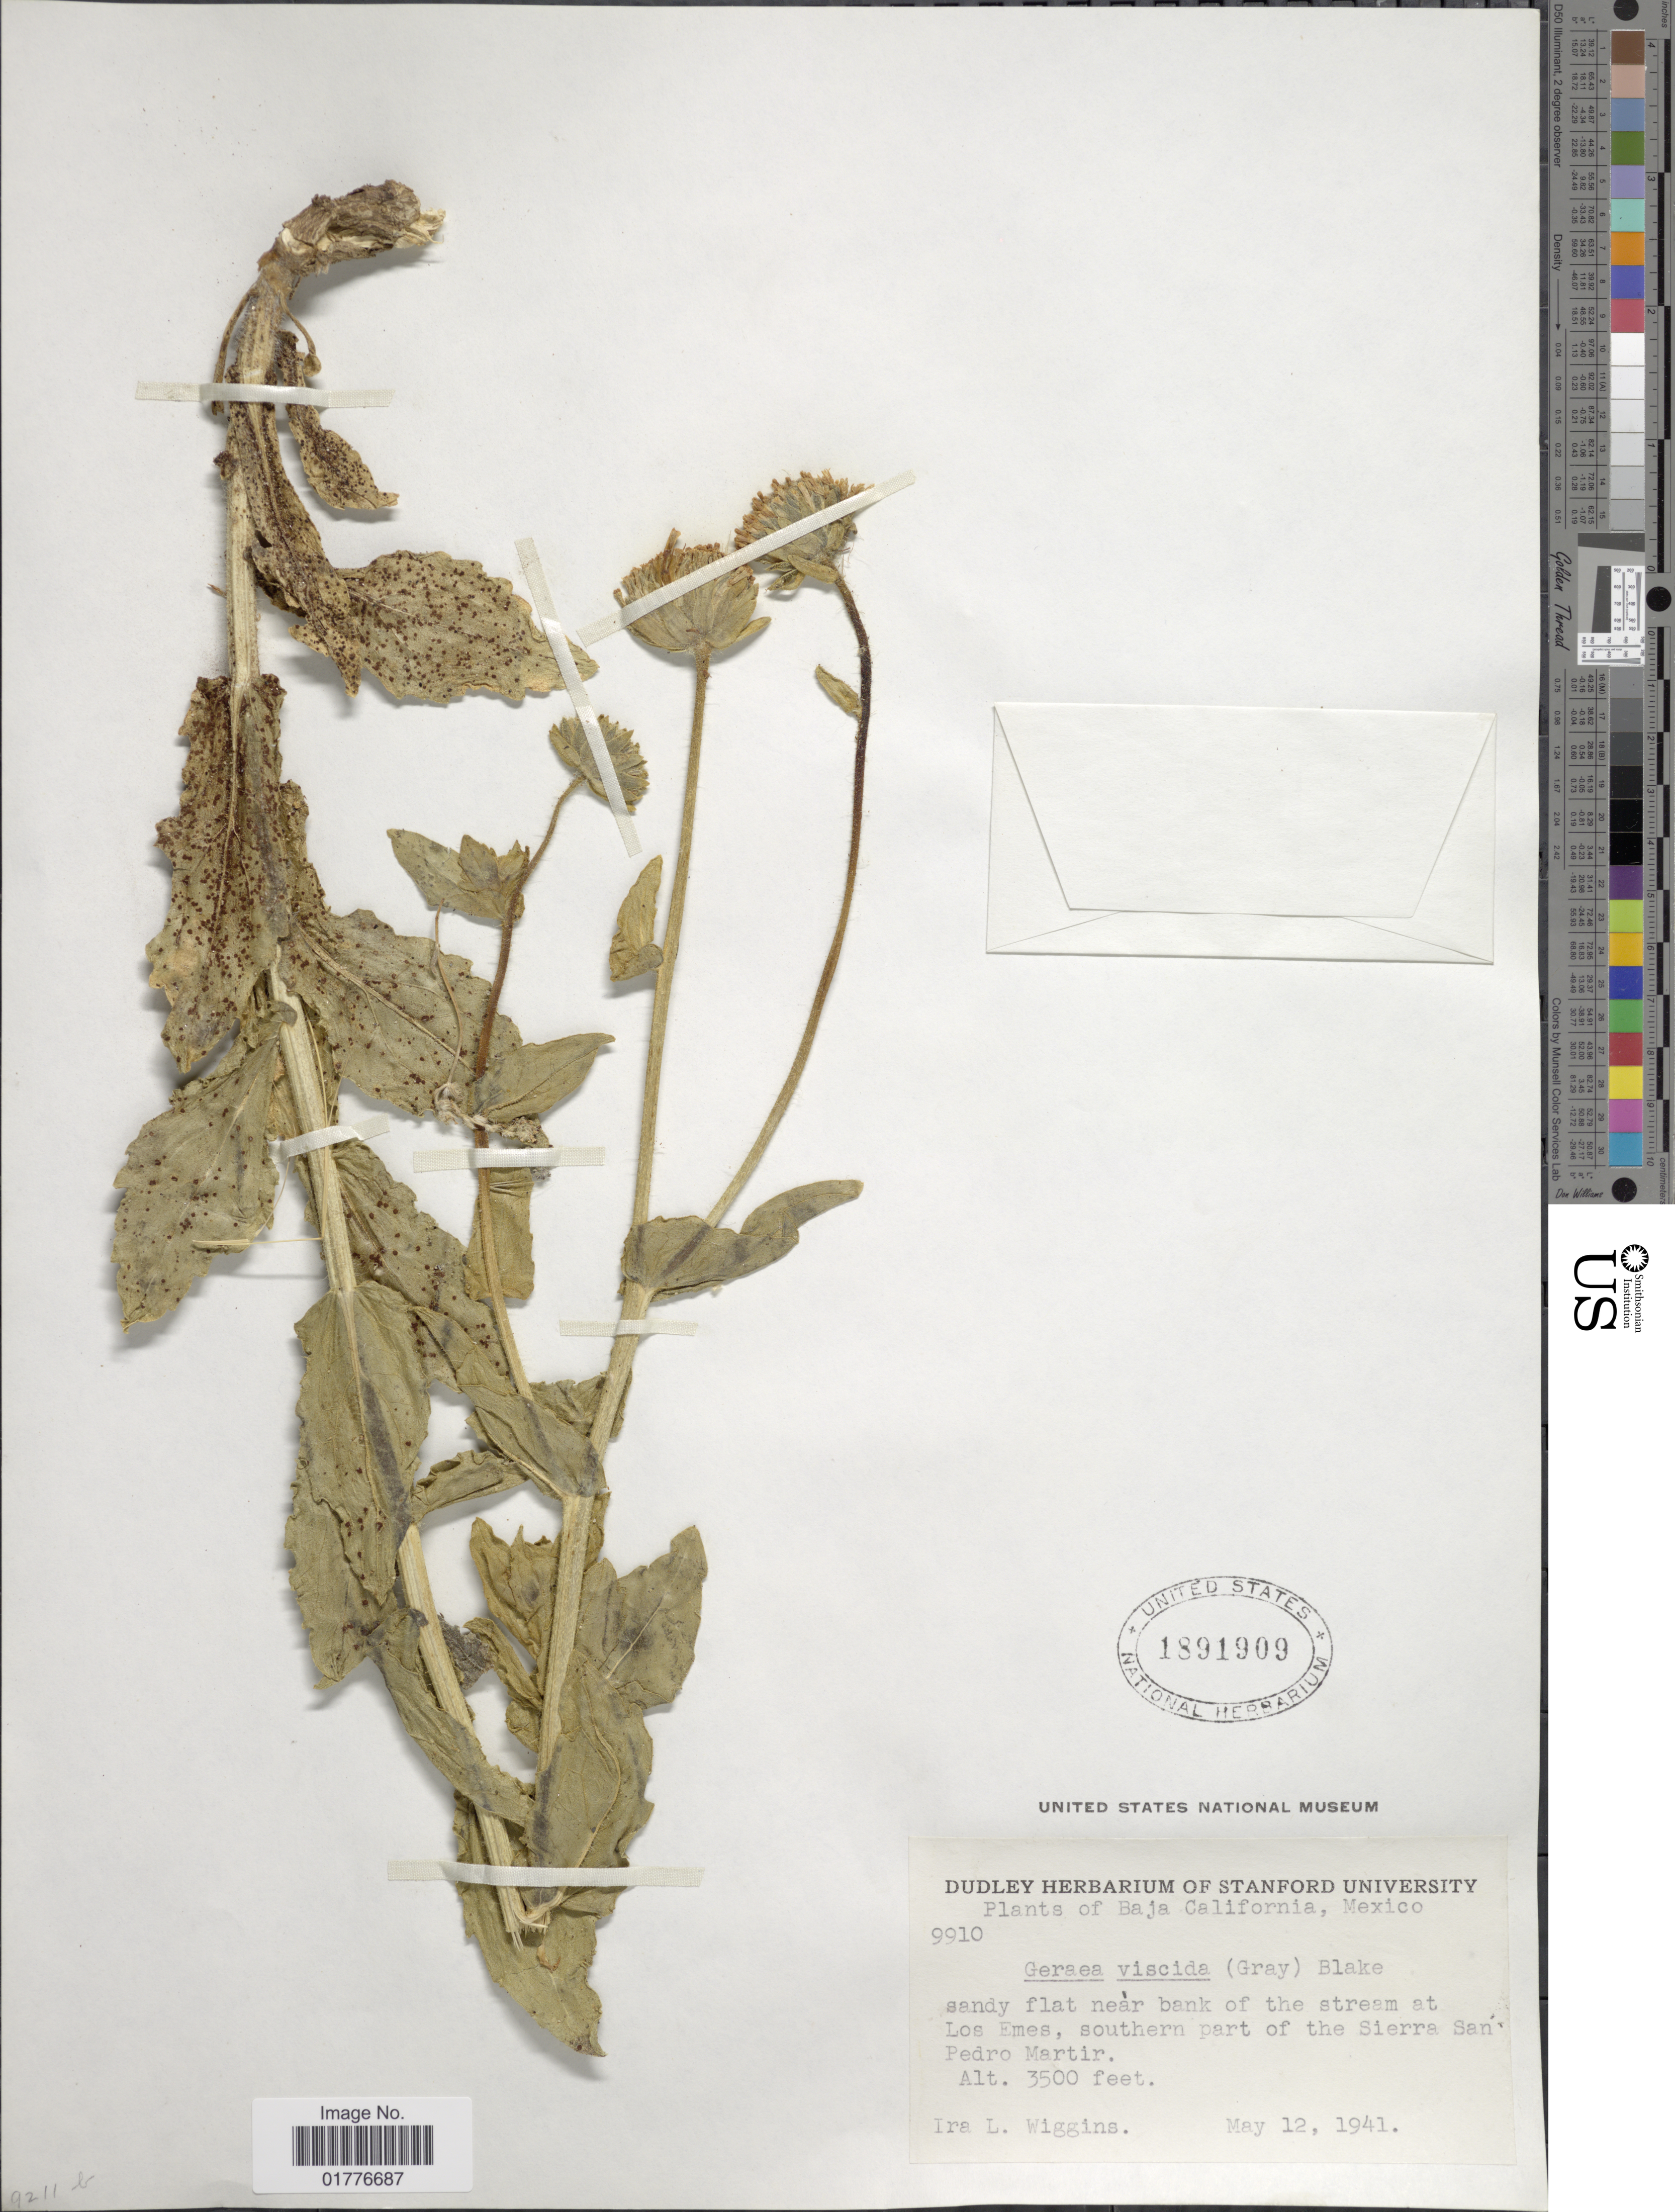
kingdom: Plantae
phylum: Tracheophyta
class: Magnoliopsida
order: Asterales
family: Asteraceae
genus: Geraea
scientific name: Geraea viscida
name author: (A. Gray) S.F. Blake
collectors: I. L. Wiggins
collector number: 9910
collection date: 1941-05-12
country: Mexico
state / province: Baja California Sur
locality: Near bank of the stream at Los Emes, southern part of the Sierra San Pedro Martir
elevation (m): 1067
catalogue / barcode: US 1891909